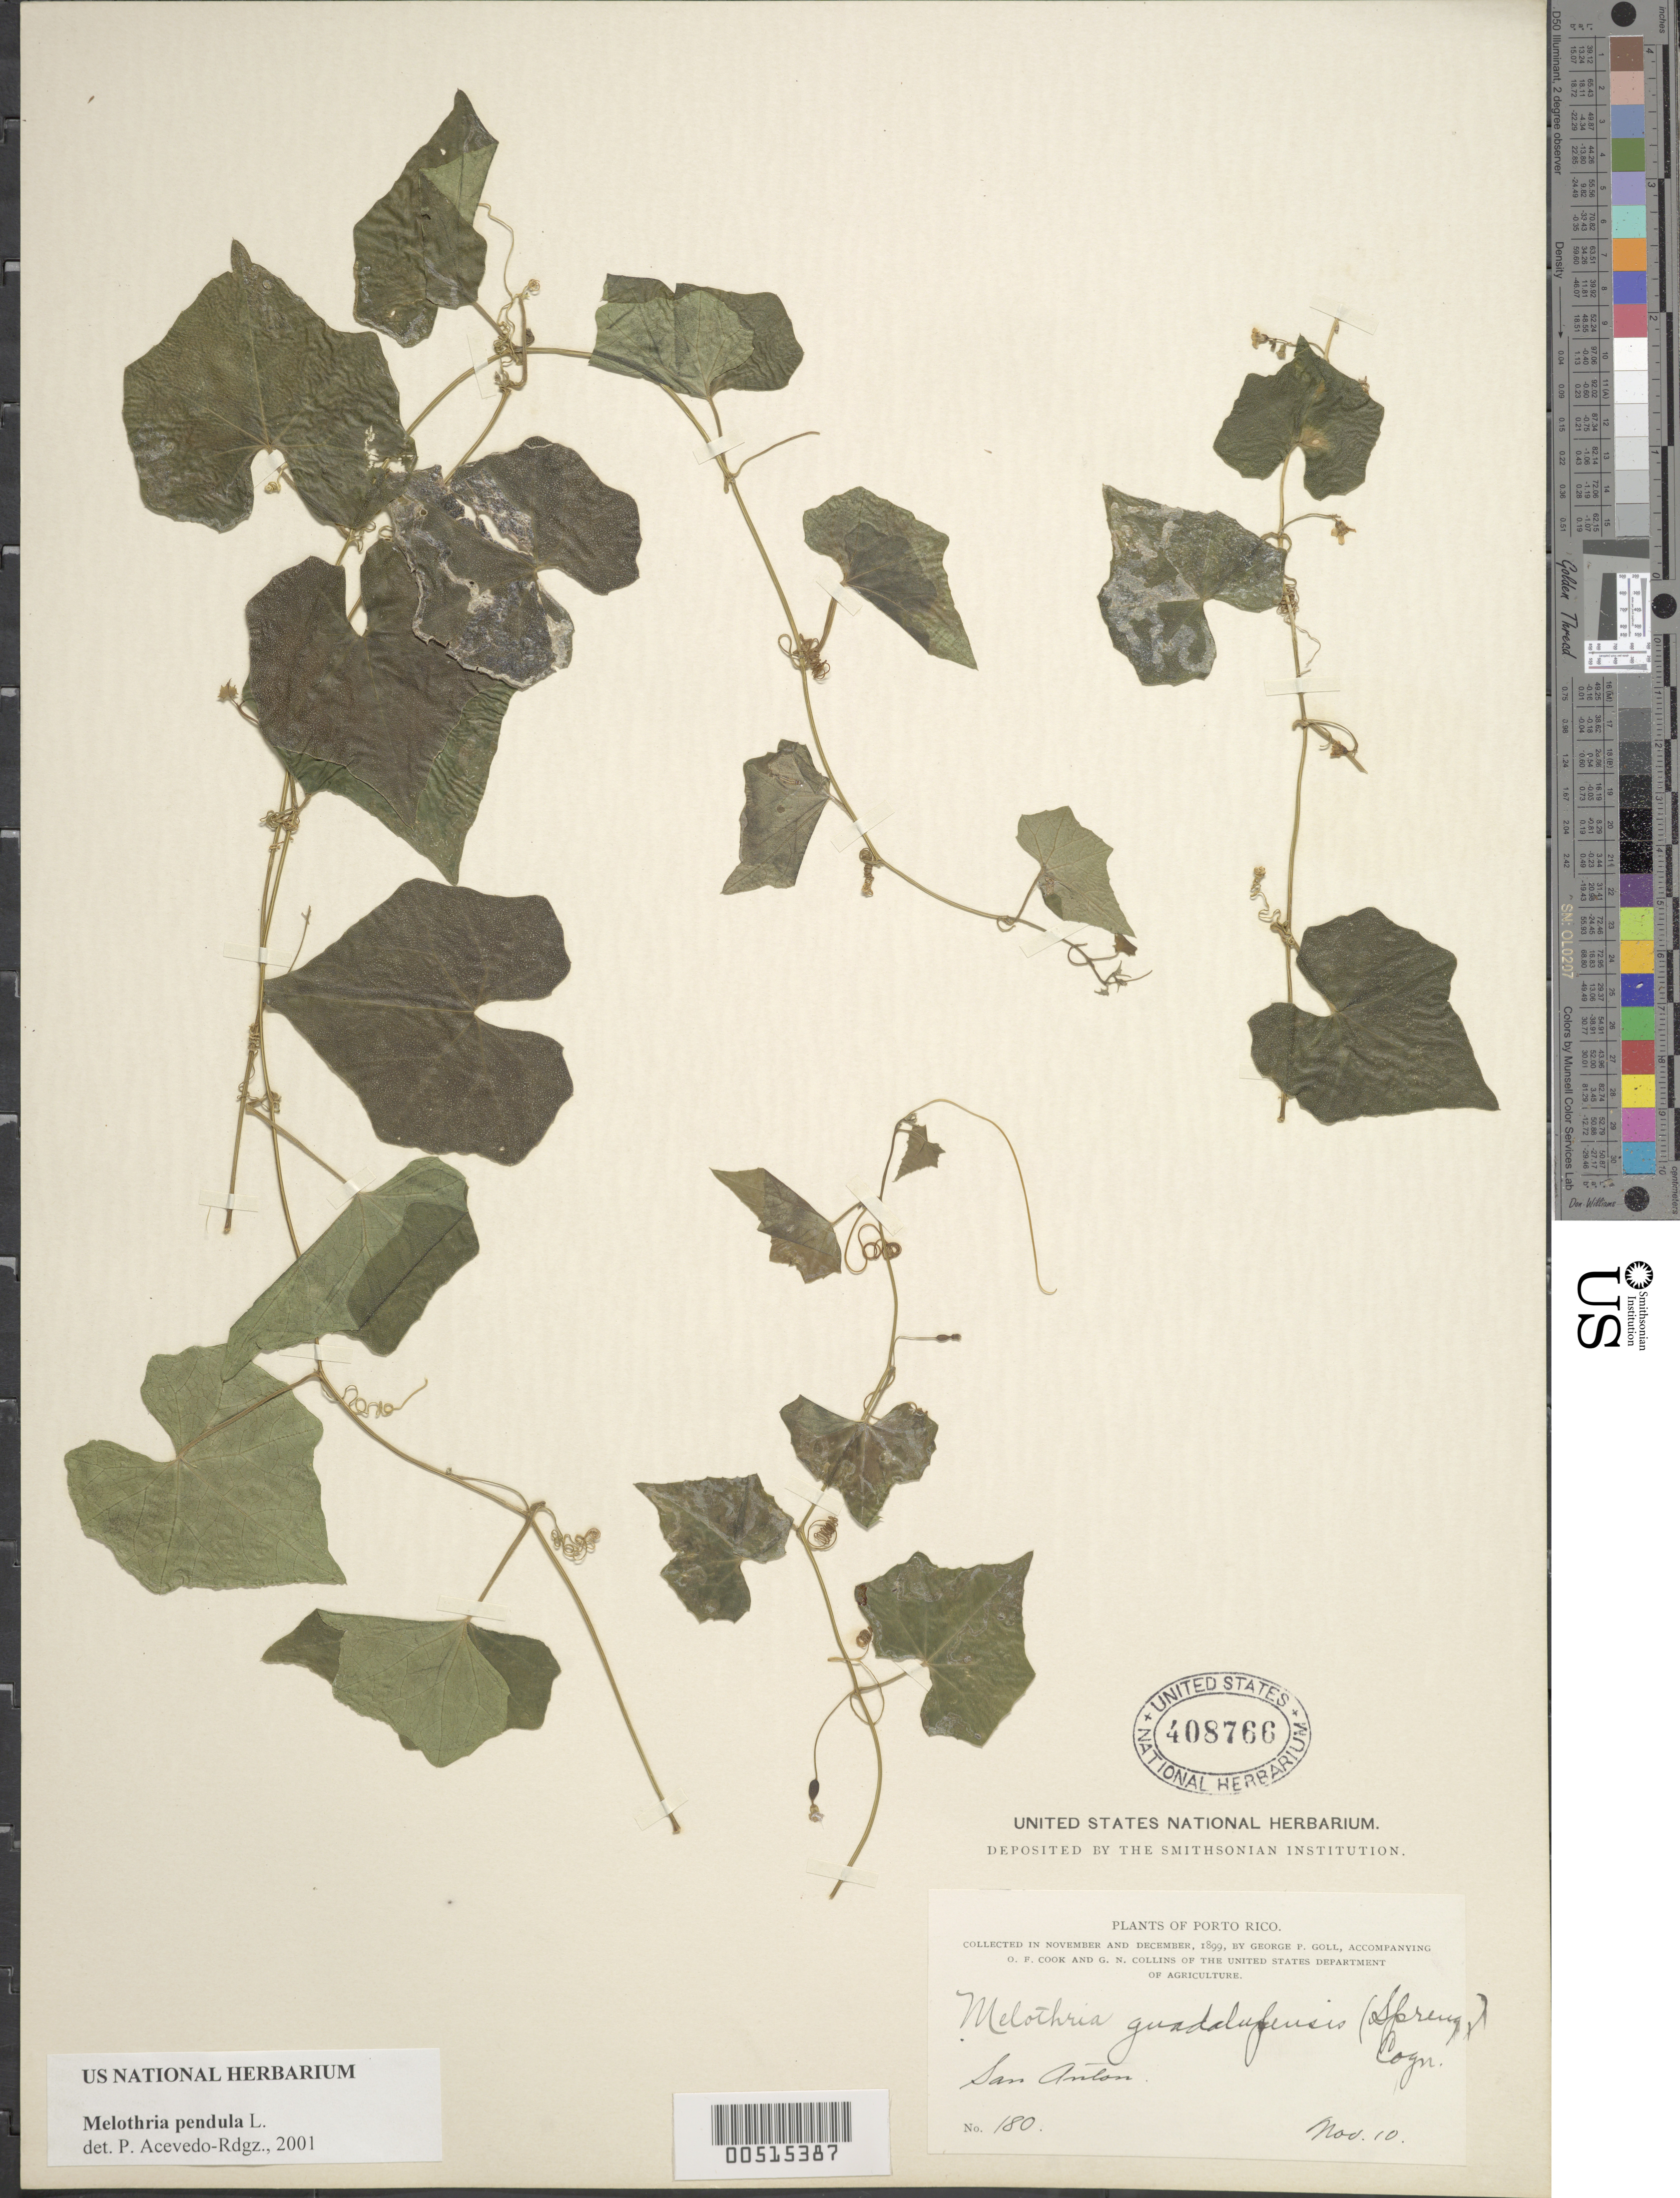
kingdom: Plantae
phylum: Tracheophyta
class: Magnoliopsida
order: Cucurbitales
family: Cucurbitaceae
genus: Melothria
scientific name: Melothria guadalupensis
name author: (Spreng.) Cogn.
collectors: G. Goll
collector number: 180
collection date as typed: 10 Nov 1899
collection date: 1899-11-10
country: Puerto Rico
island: Greater Antilles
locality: San Anton.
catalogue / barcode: US 408766